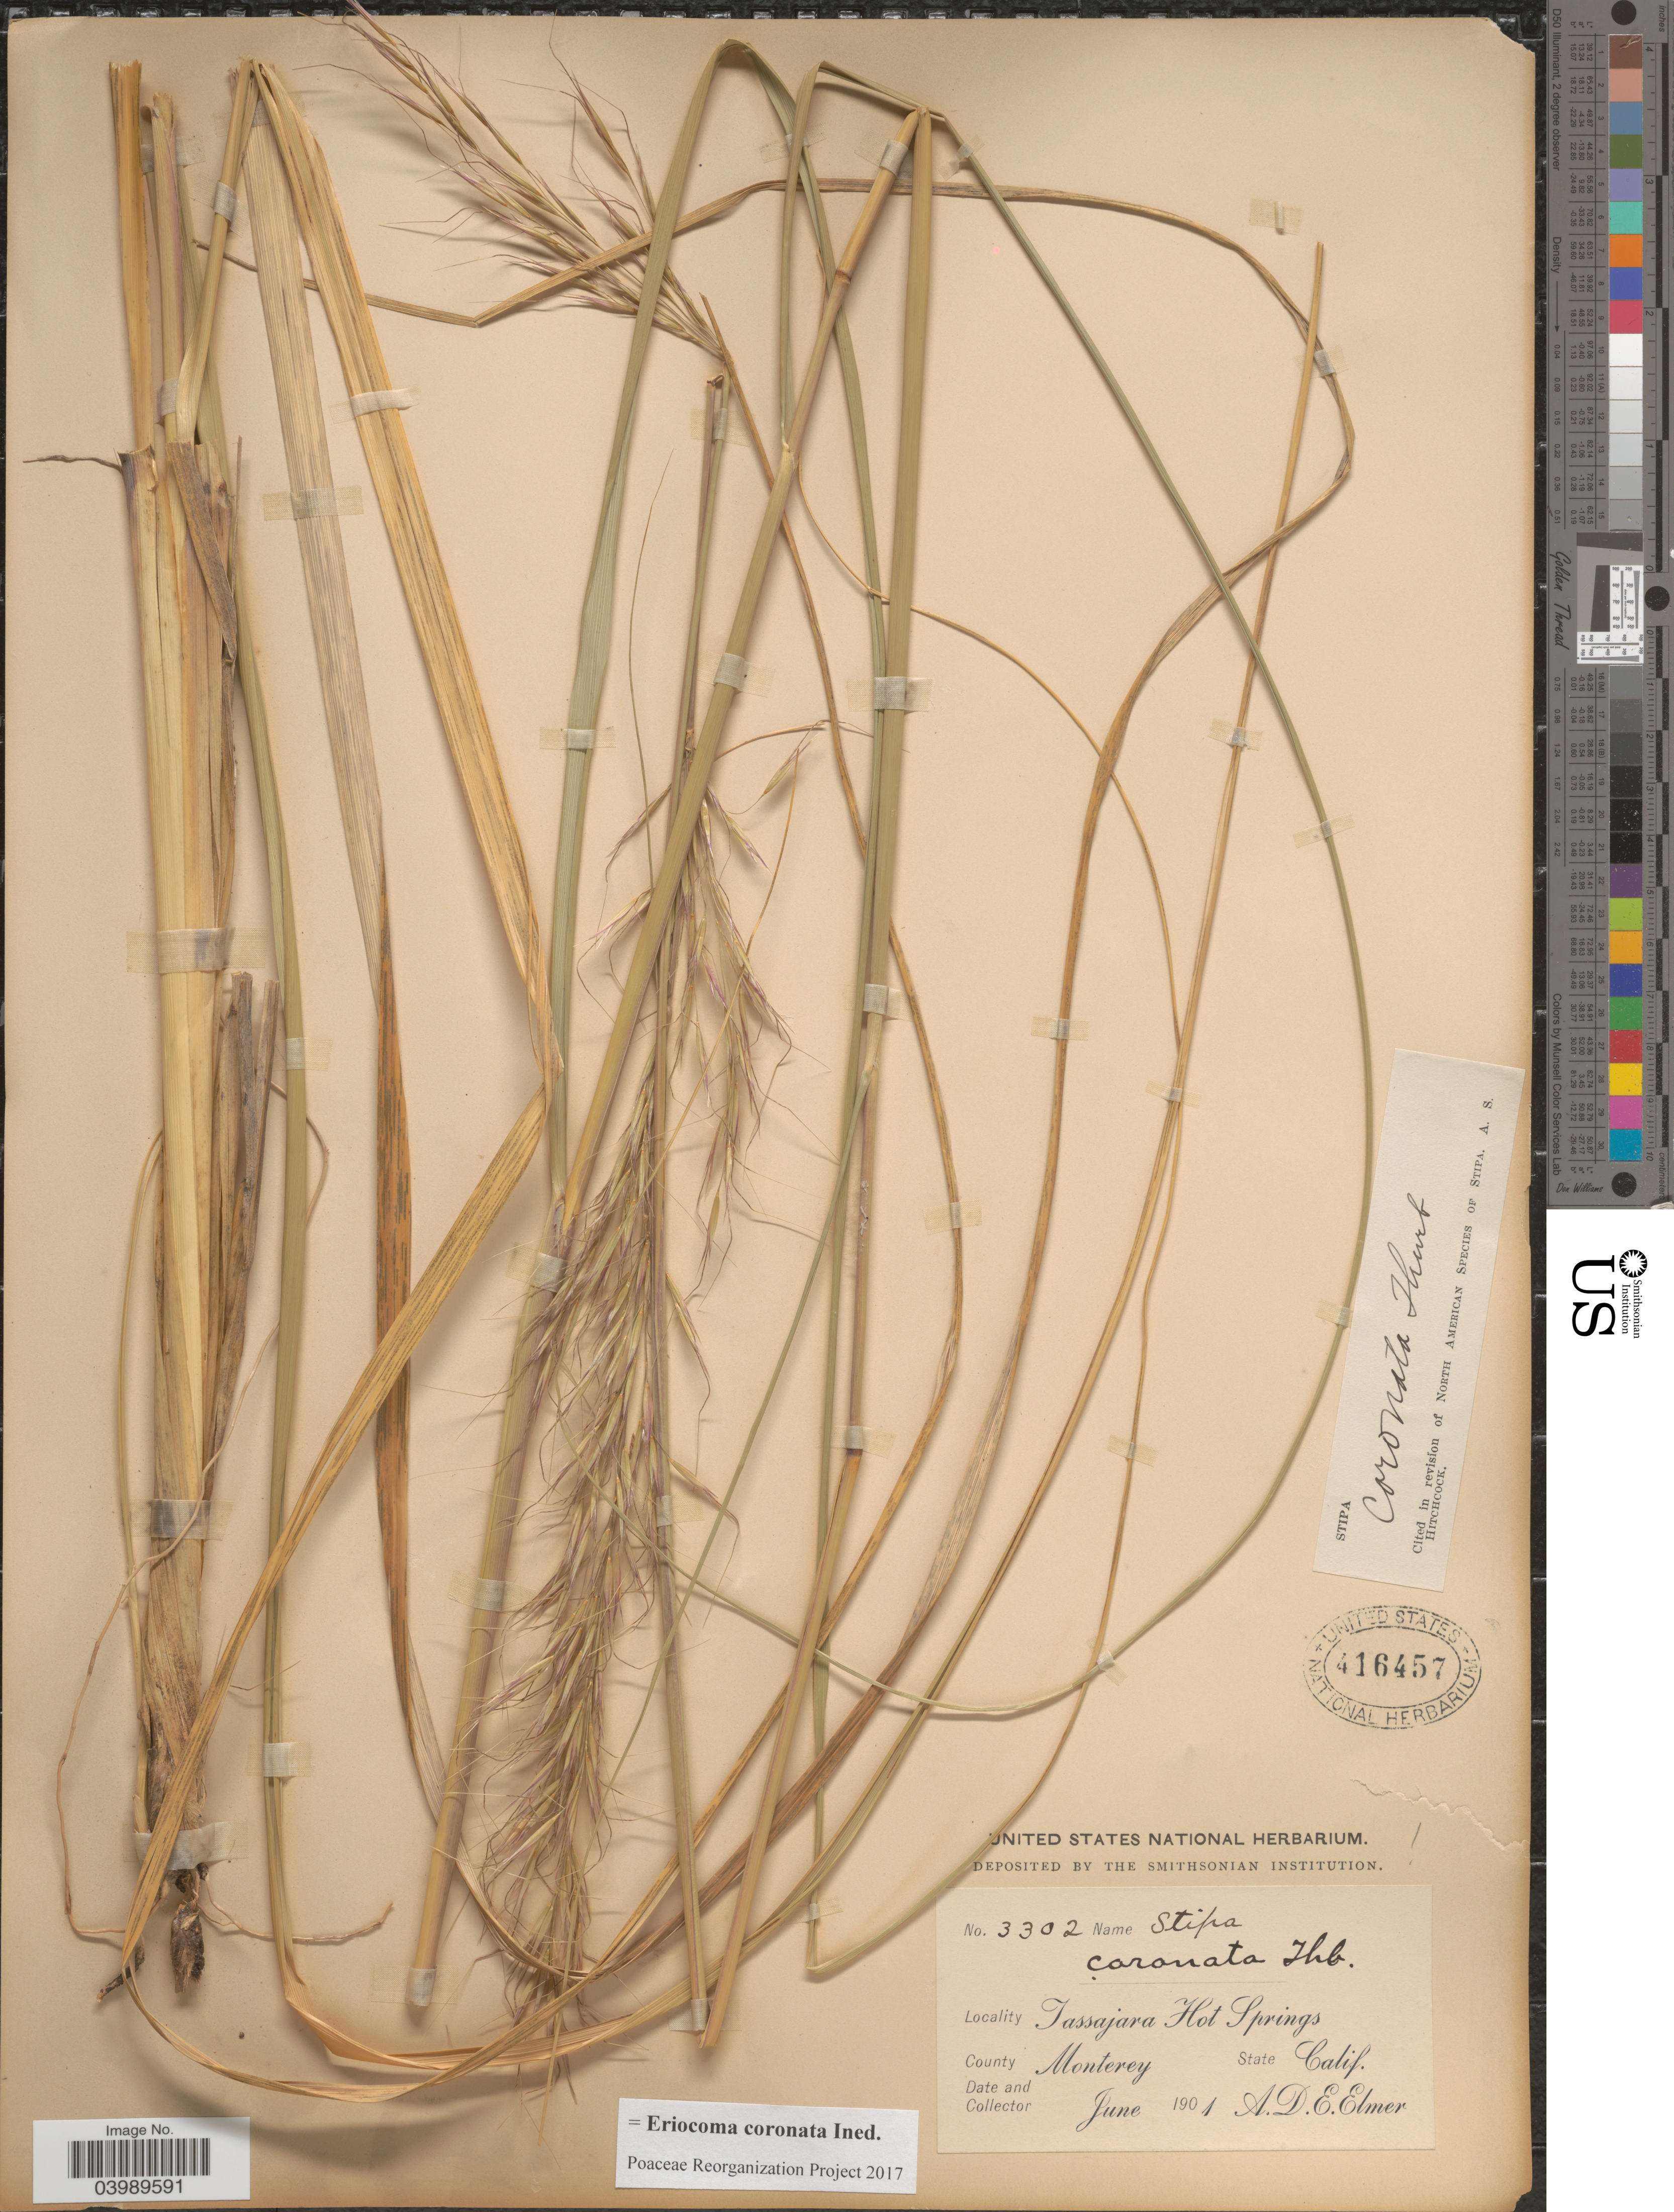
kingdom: Plantae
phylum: Tracheophyta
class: Liliopsida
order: Poales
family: Poaceae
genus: Eriocoma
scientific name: Eriocoma coronata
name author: (Thurb.) Romasch.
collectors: A. D. E. Elmer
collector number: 3302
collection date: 1901-06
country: United States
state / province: California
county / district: Monterey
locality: Tassajara Hot Springs. County Monterey.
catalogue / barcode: US 416457